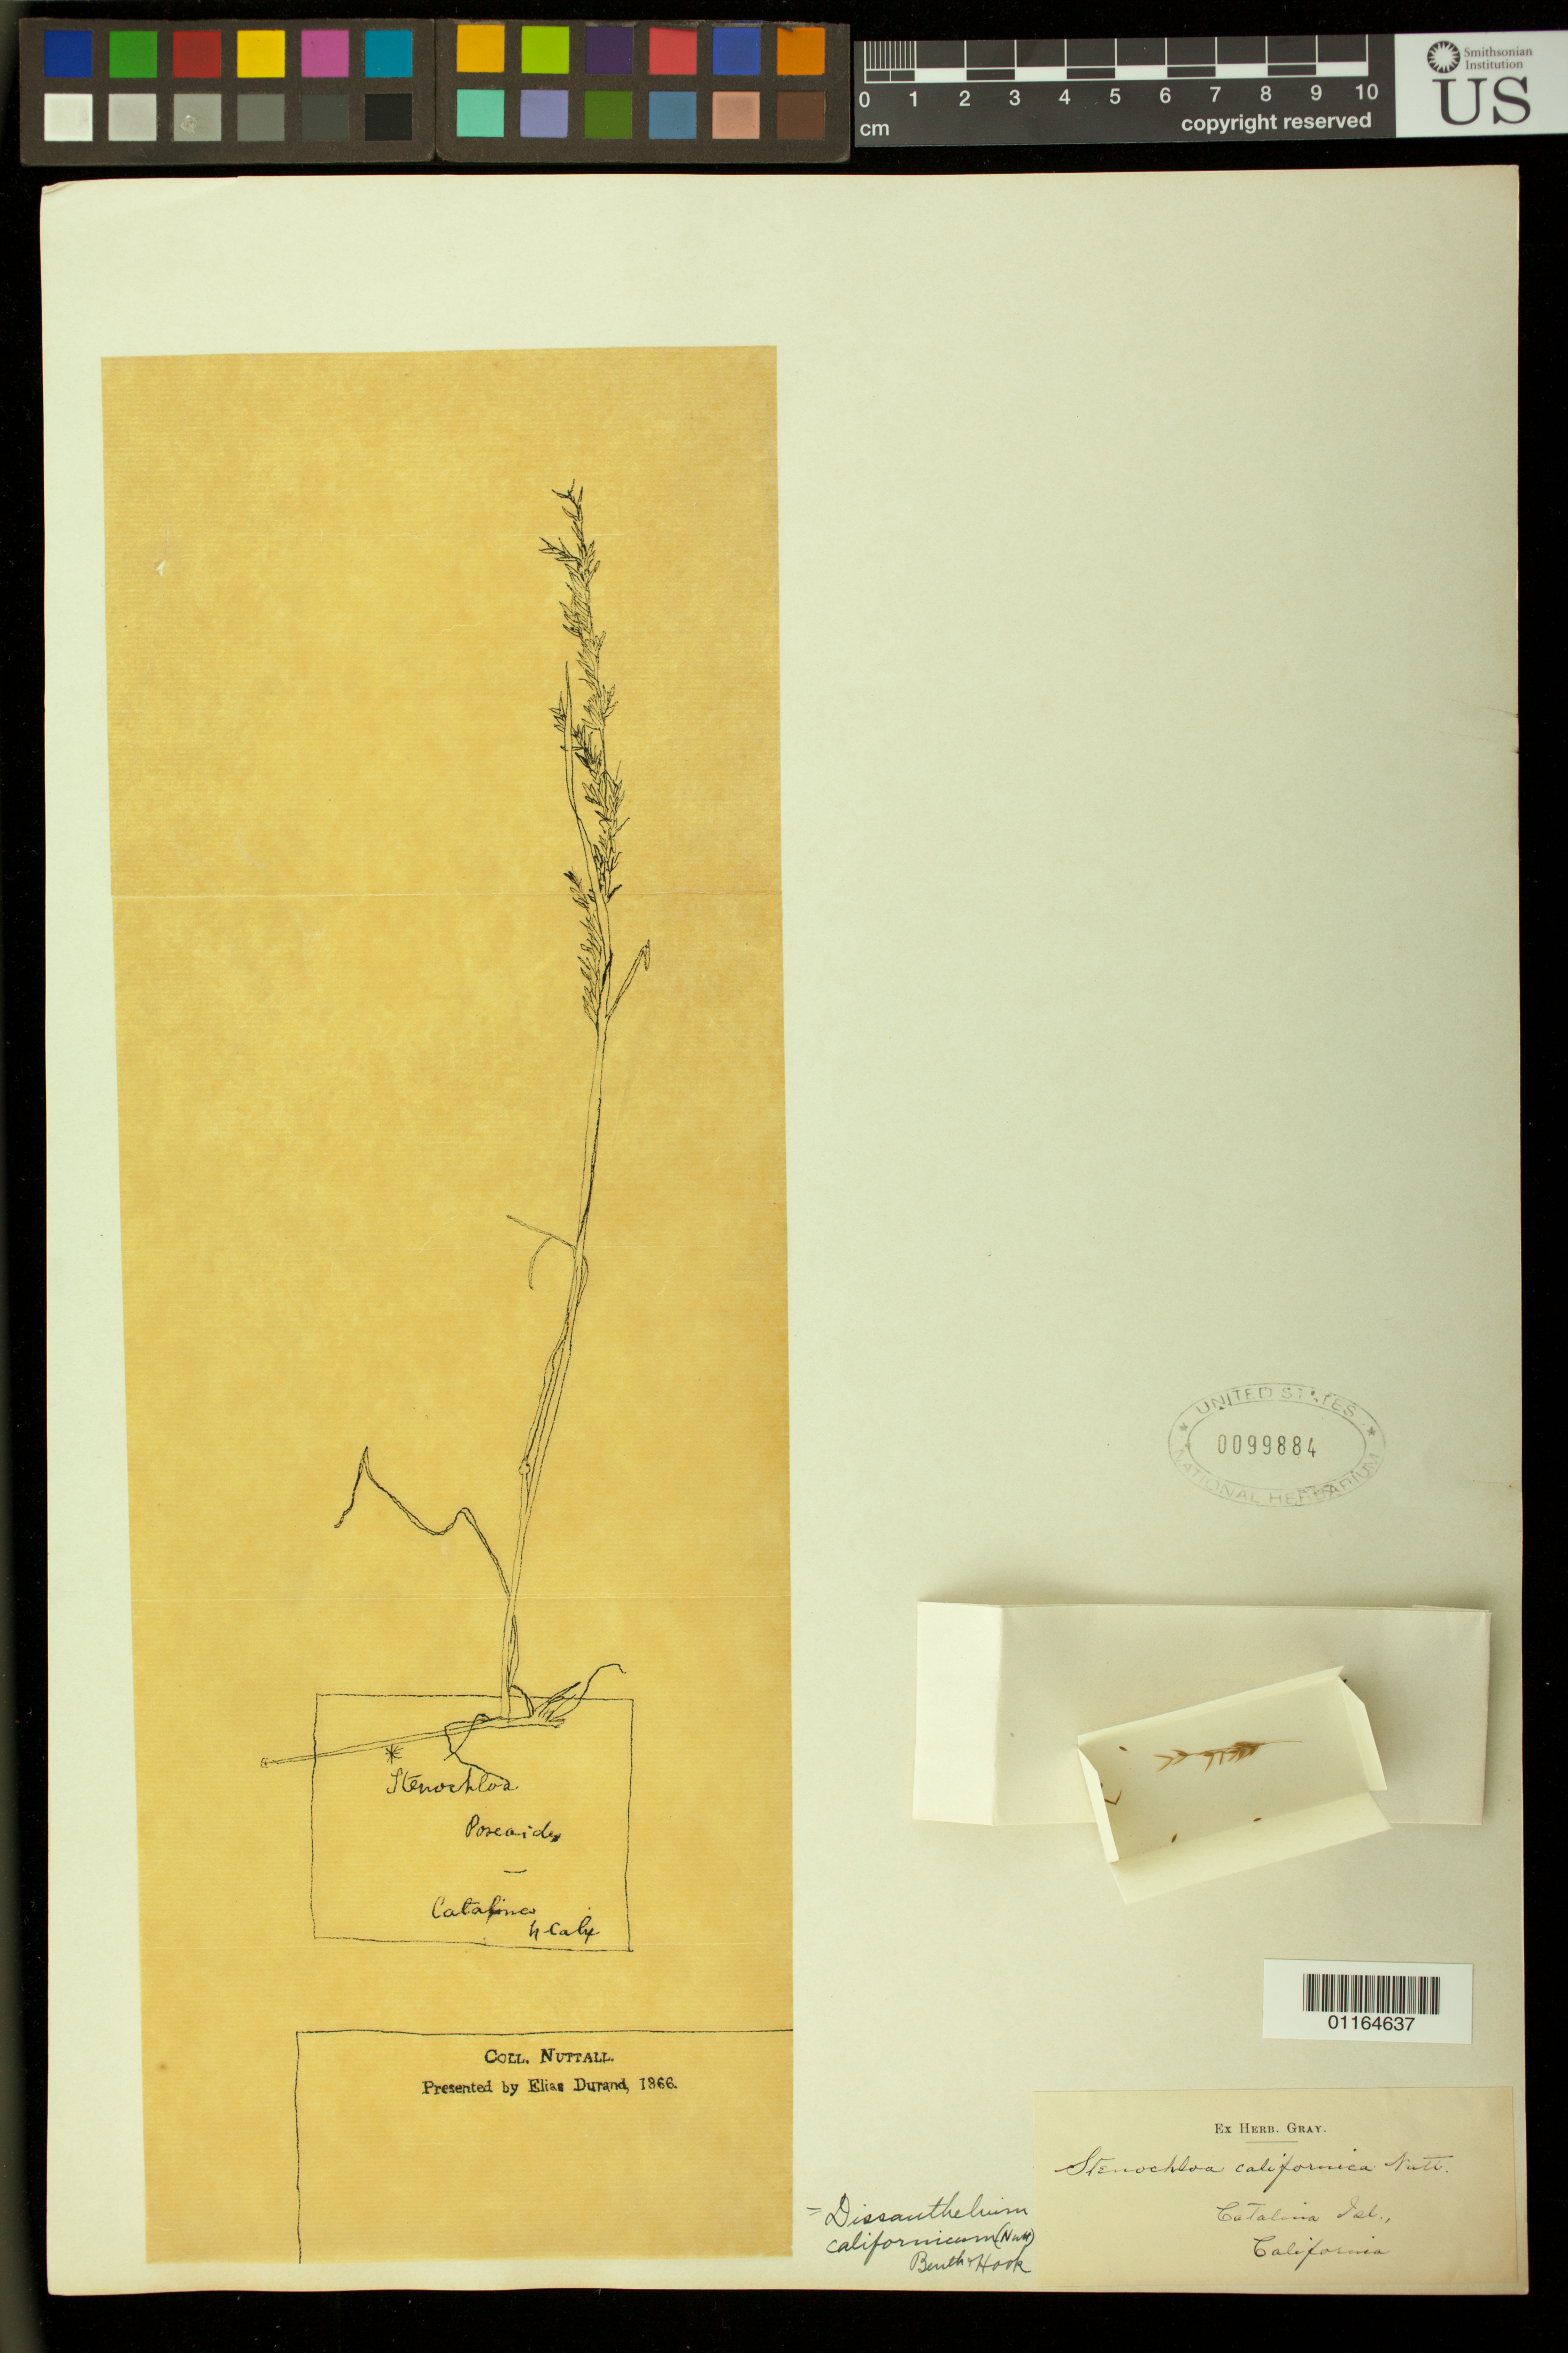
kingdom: Plantae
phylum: Tracheophyta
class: Liliopsida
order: Poales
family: Poaceae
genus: Stenochloa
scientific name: Stenochloa californica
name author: Nutt.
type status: Type Collection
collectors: T. Nuttall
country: United States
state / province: California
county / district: Los Angeles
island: Catalina Island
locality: Catalina Island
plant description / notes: Sketch and fragmentary material of type specimen ex herb. Gray (?)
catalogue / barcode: US 99884